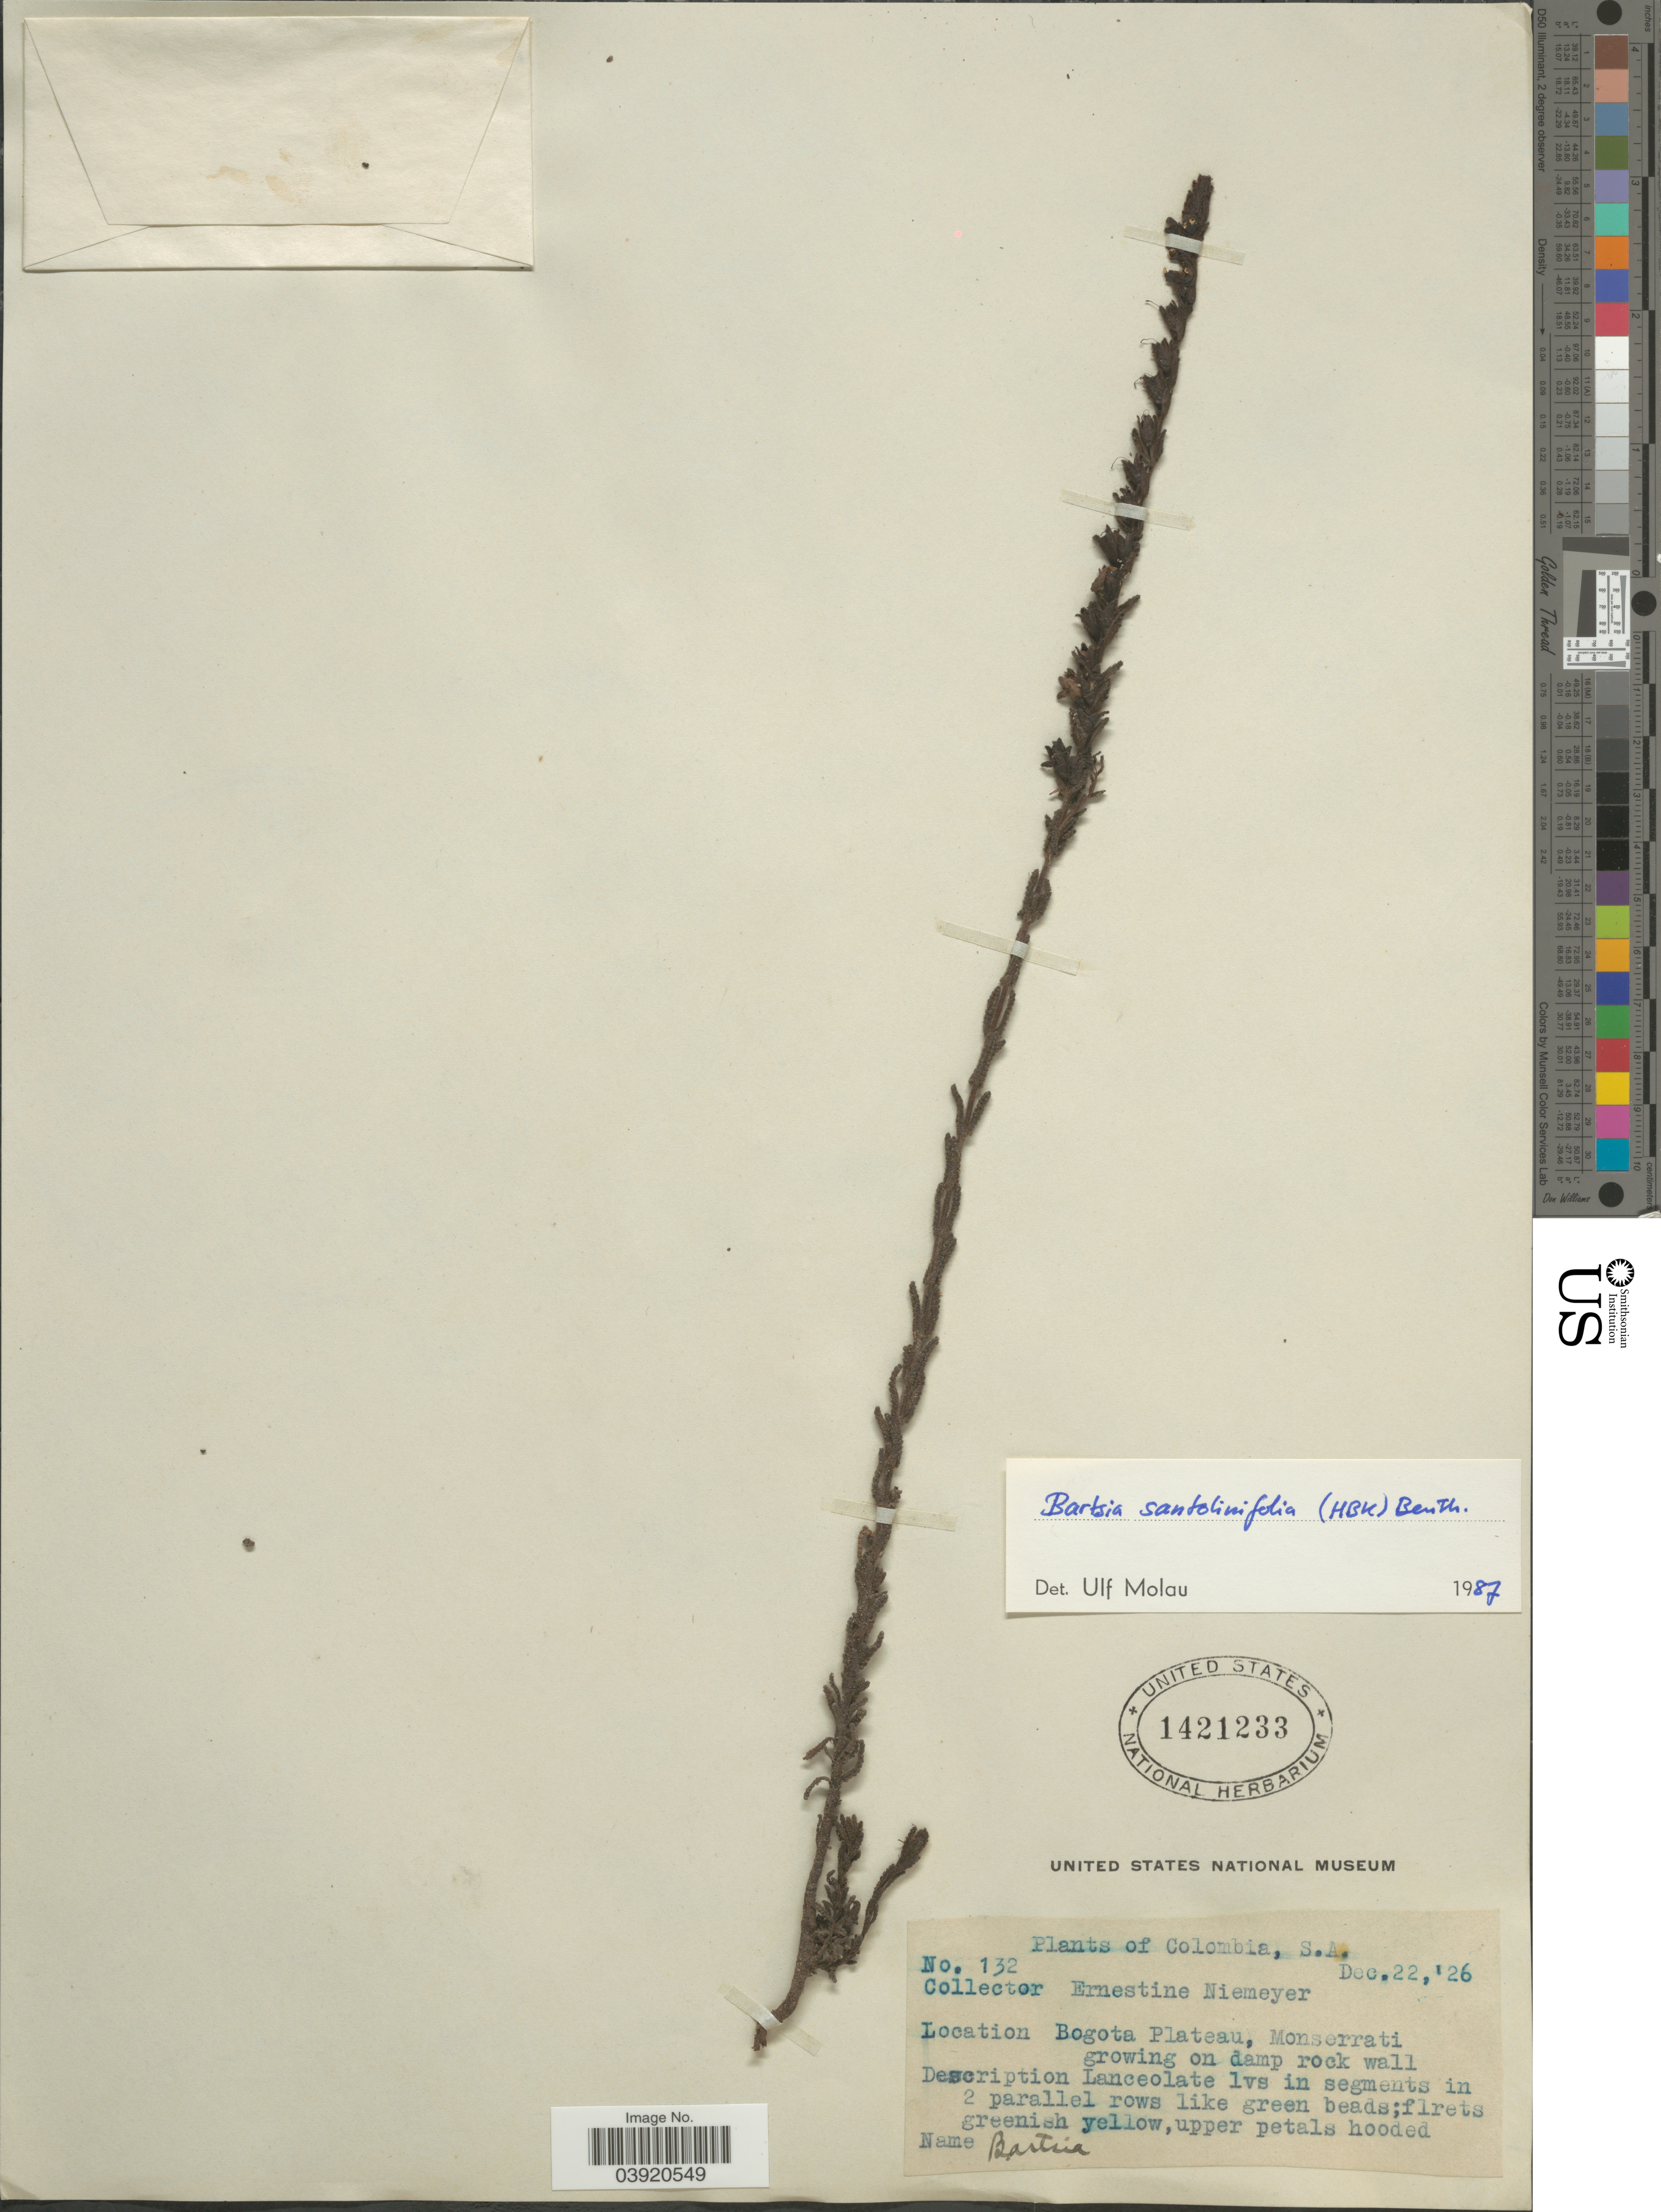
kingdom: Plantae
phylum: Tracheophyta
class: Magnoliopsida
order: Lamiales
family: Orobanchaceae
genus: Bartsia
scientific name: Bartsia santolinifolia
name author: (Kunth) Benth.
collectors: E. H. Niemeyer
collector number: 132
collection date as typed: Transcribed d/m/y: 22/12/26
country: Colombia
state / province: Bogota D.C.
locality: Bogota Plateau, Montserrati.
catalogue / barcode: US 1421233